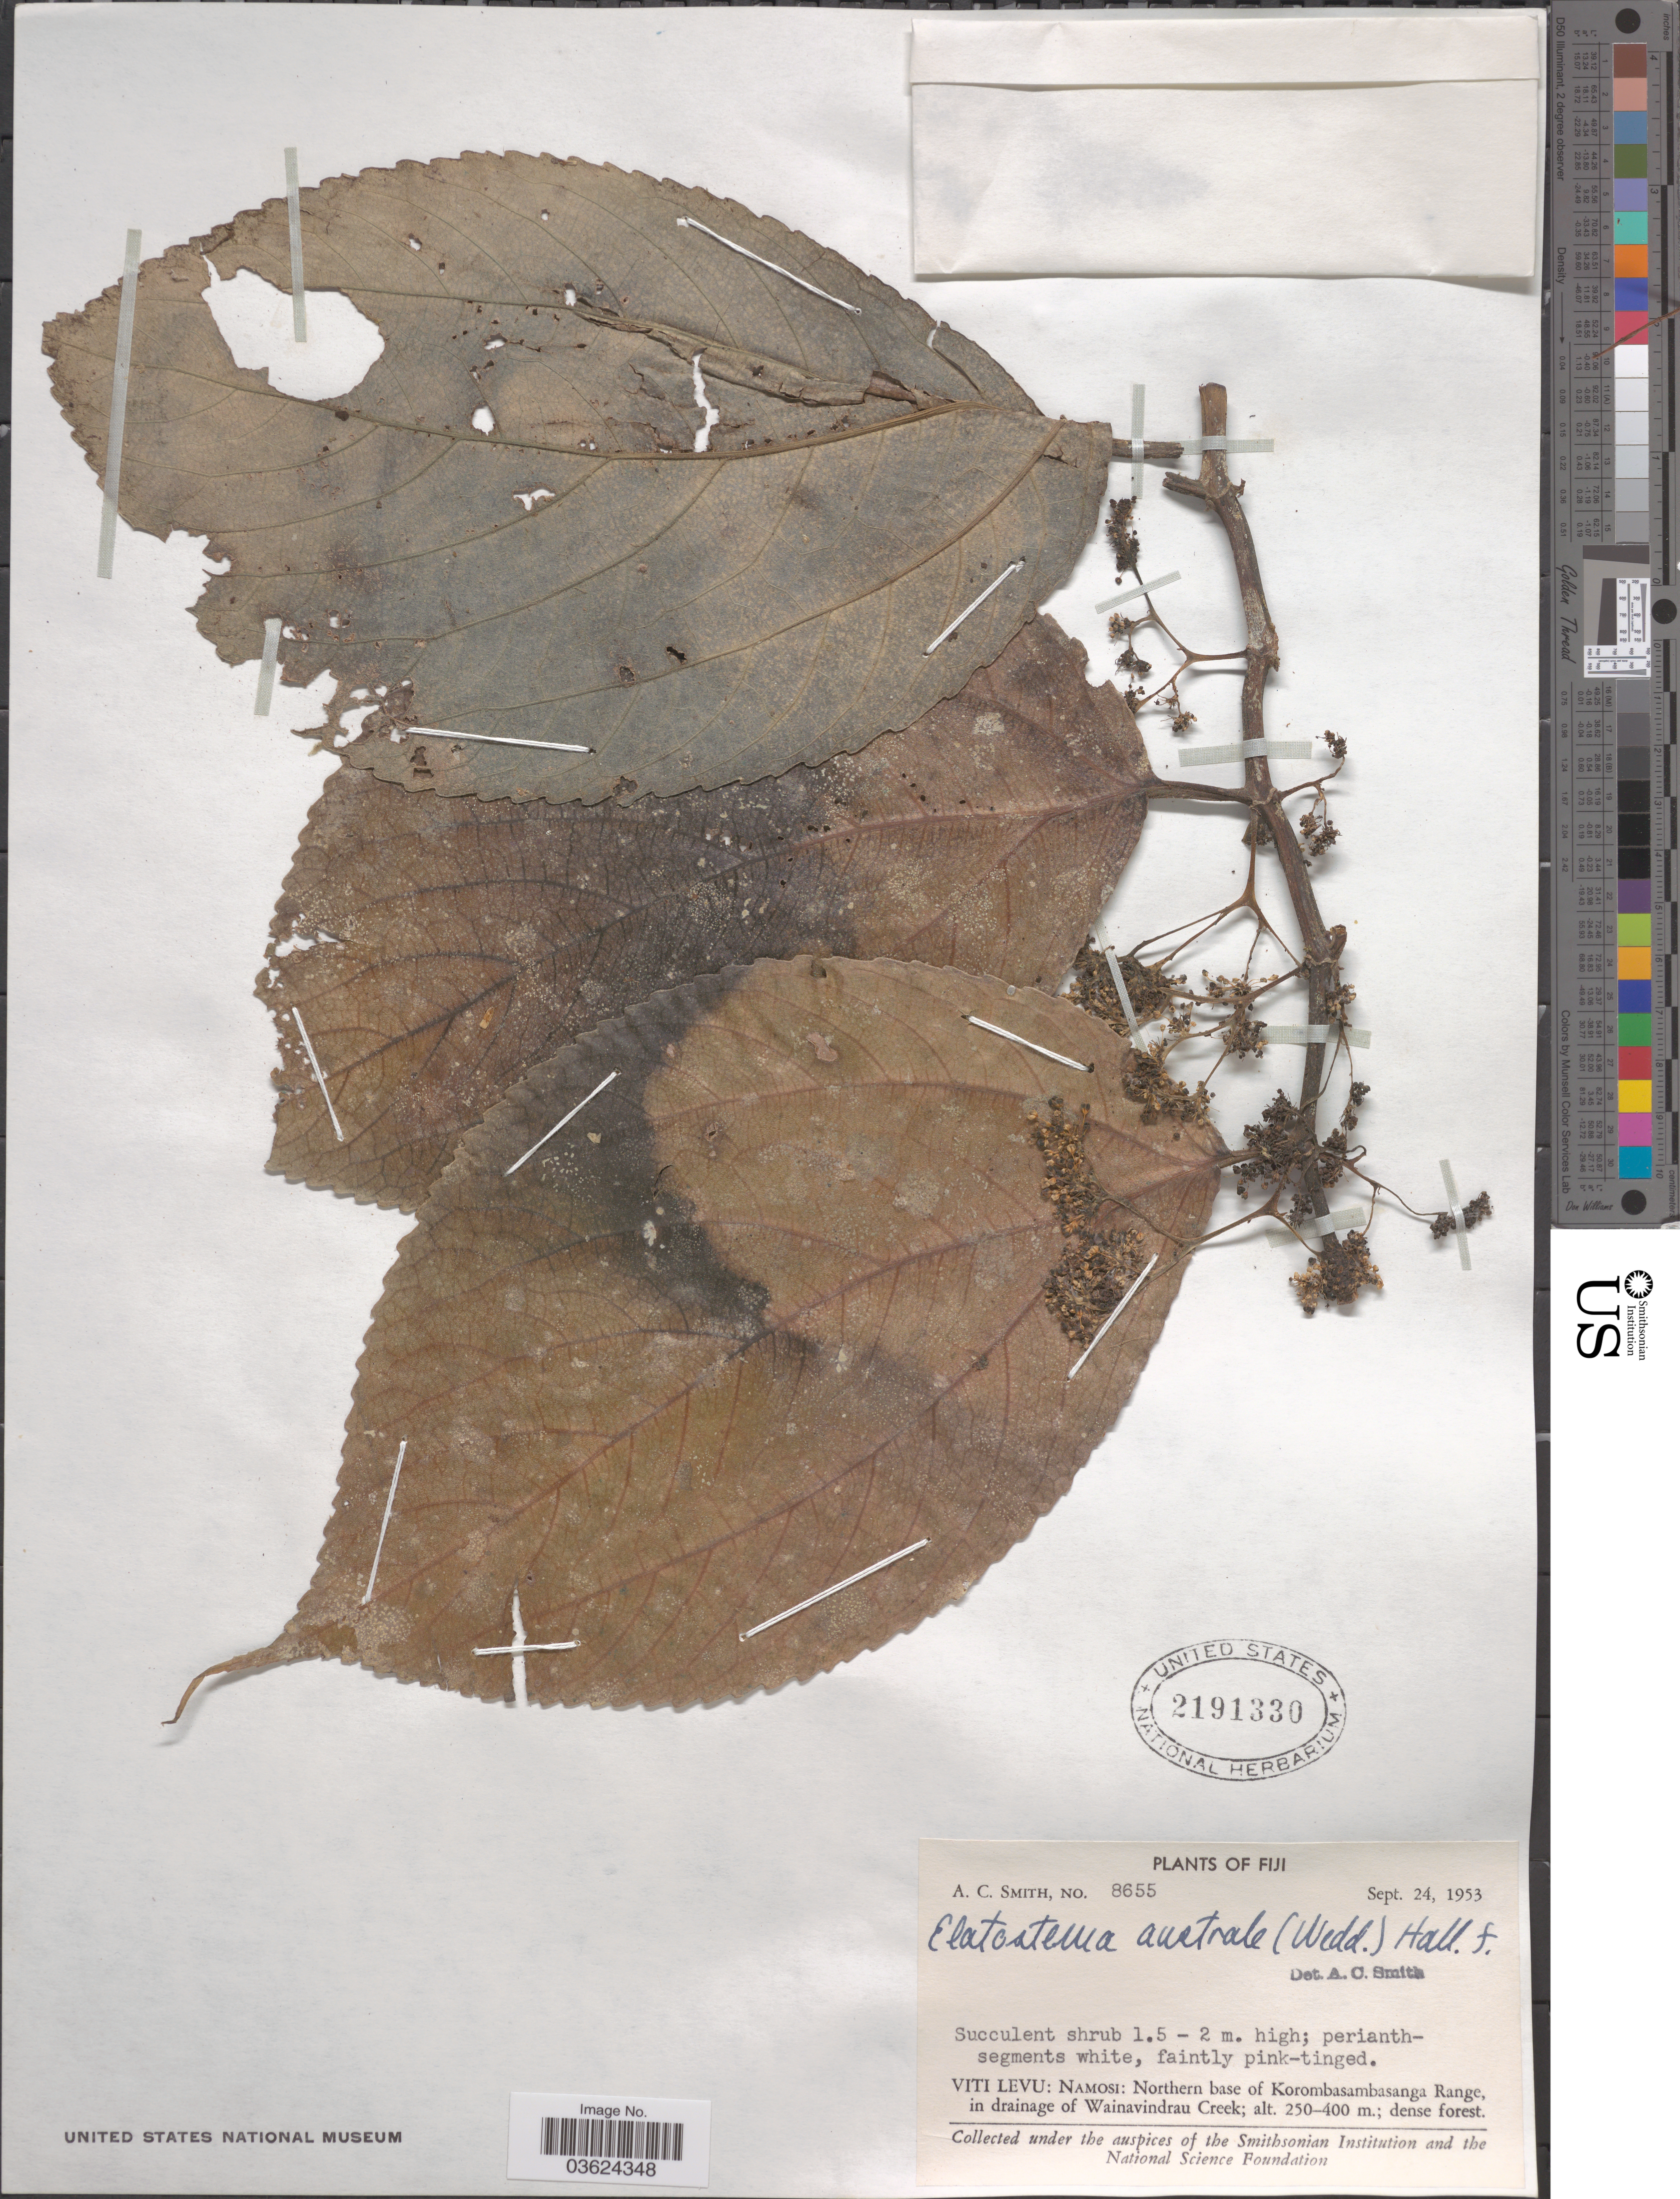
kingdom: Plantae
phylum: Tracheophyta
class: Magnoliopsida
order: Rosales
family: Urticaceae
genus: Elatostema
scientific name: Elatostema australe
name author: Hallier f.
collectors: A. C. Smith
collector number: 8655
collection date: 1953-09-24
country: Fiji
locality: Viti Levu: Namosi: Northern base of Korombasambasanga Range, in drainage of Wainavindrau Creek.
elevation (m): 250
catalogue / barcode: US 2191330